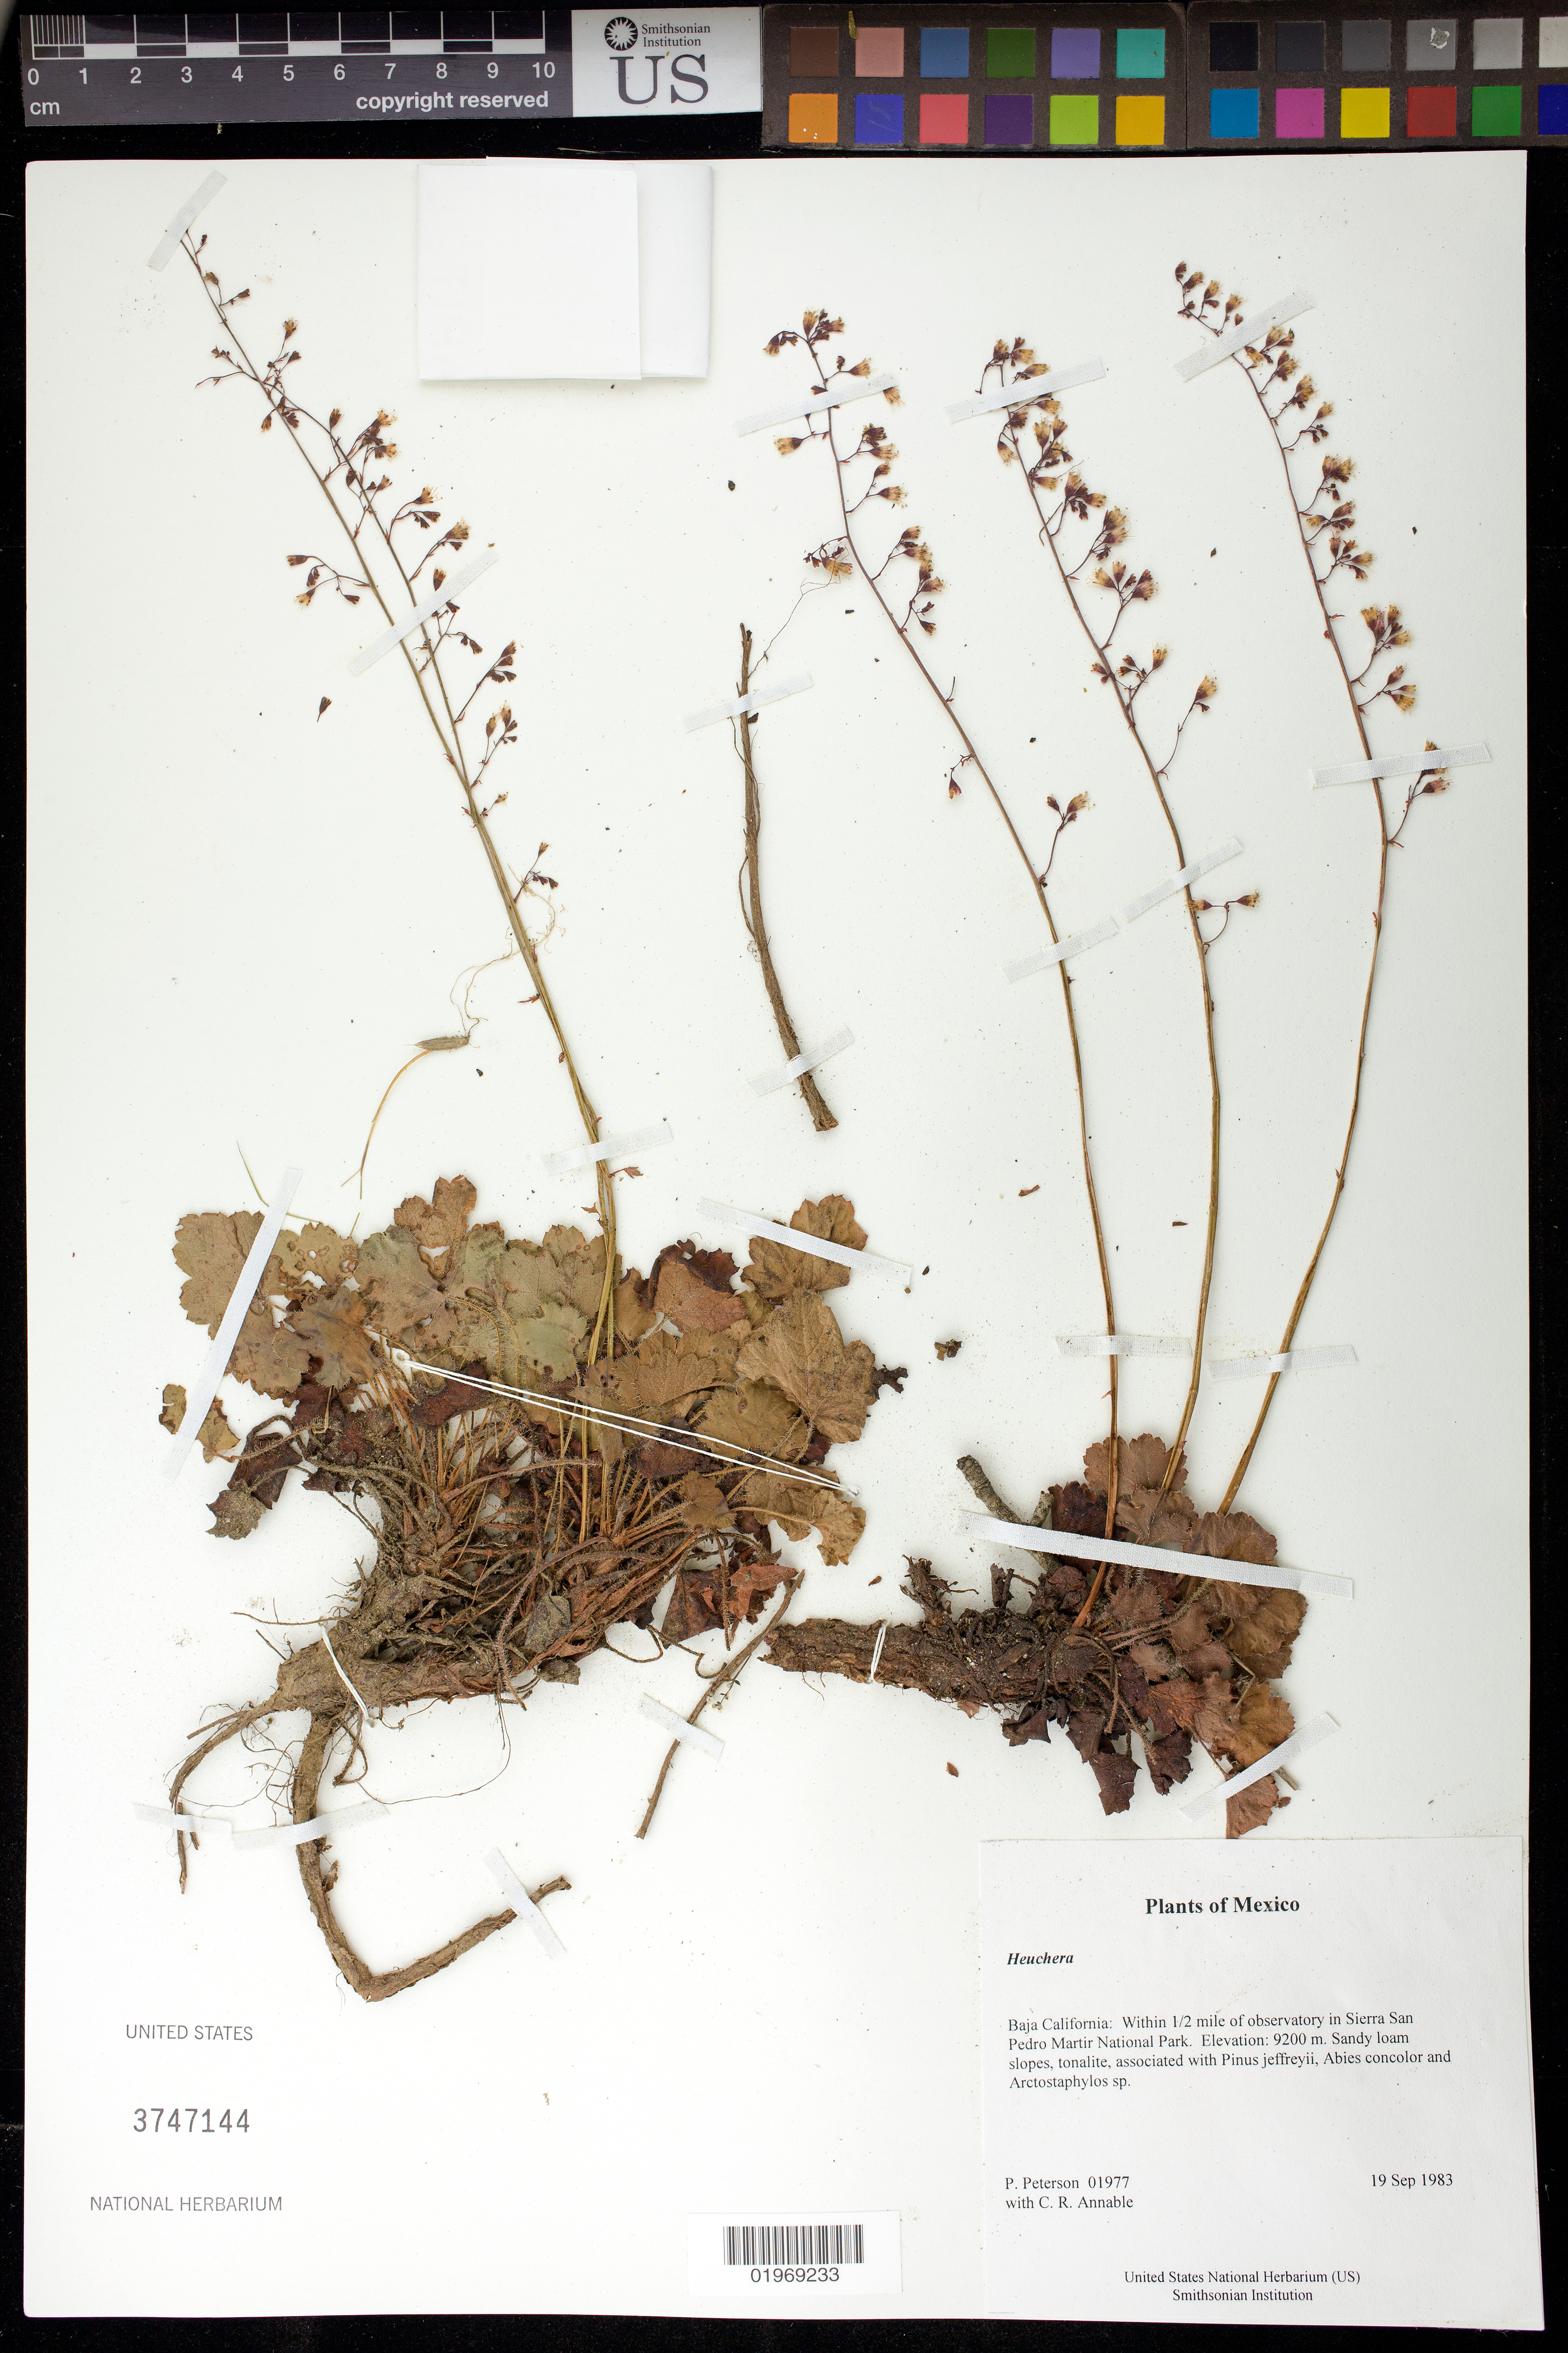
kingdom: Plantae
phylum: Tracheophyta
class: Magnoliopsida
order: Saxifragales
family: Saxifragaceae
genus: Heuchera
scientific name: Heuchera sp.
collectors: P. M. Peterson & C. R. Annable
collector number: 01977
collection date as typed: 19 Sep 1983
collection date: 1983-09-19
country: Mexico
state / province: Baja California Norte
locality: Within 1/2 mile of observatory in Sierra San Pedro Martir National Park.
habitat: Sandy loam slopes, tonalite, associated with Pinus jeffreyii, Abies concolor and Arctostaphylos sp.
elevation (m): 9200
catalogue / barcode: US 3747144